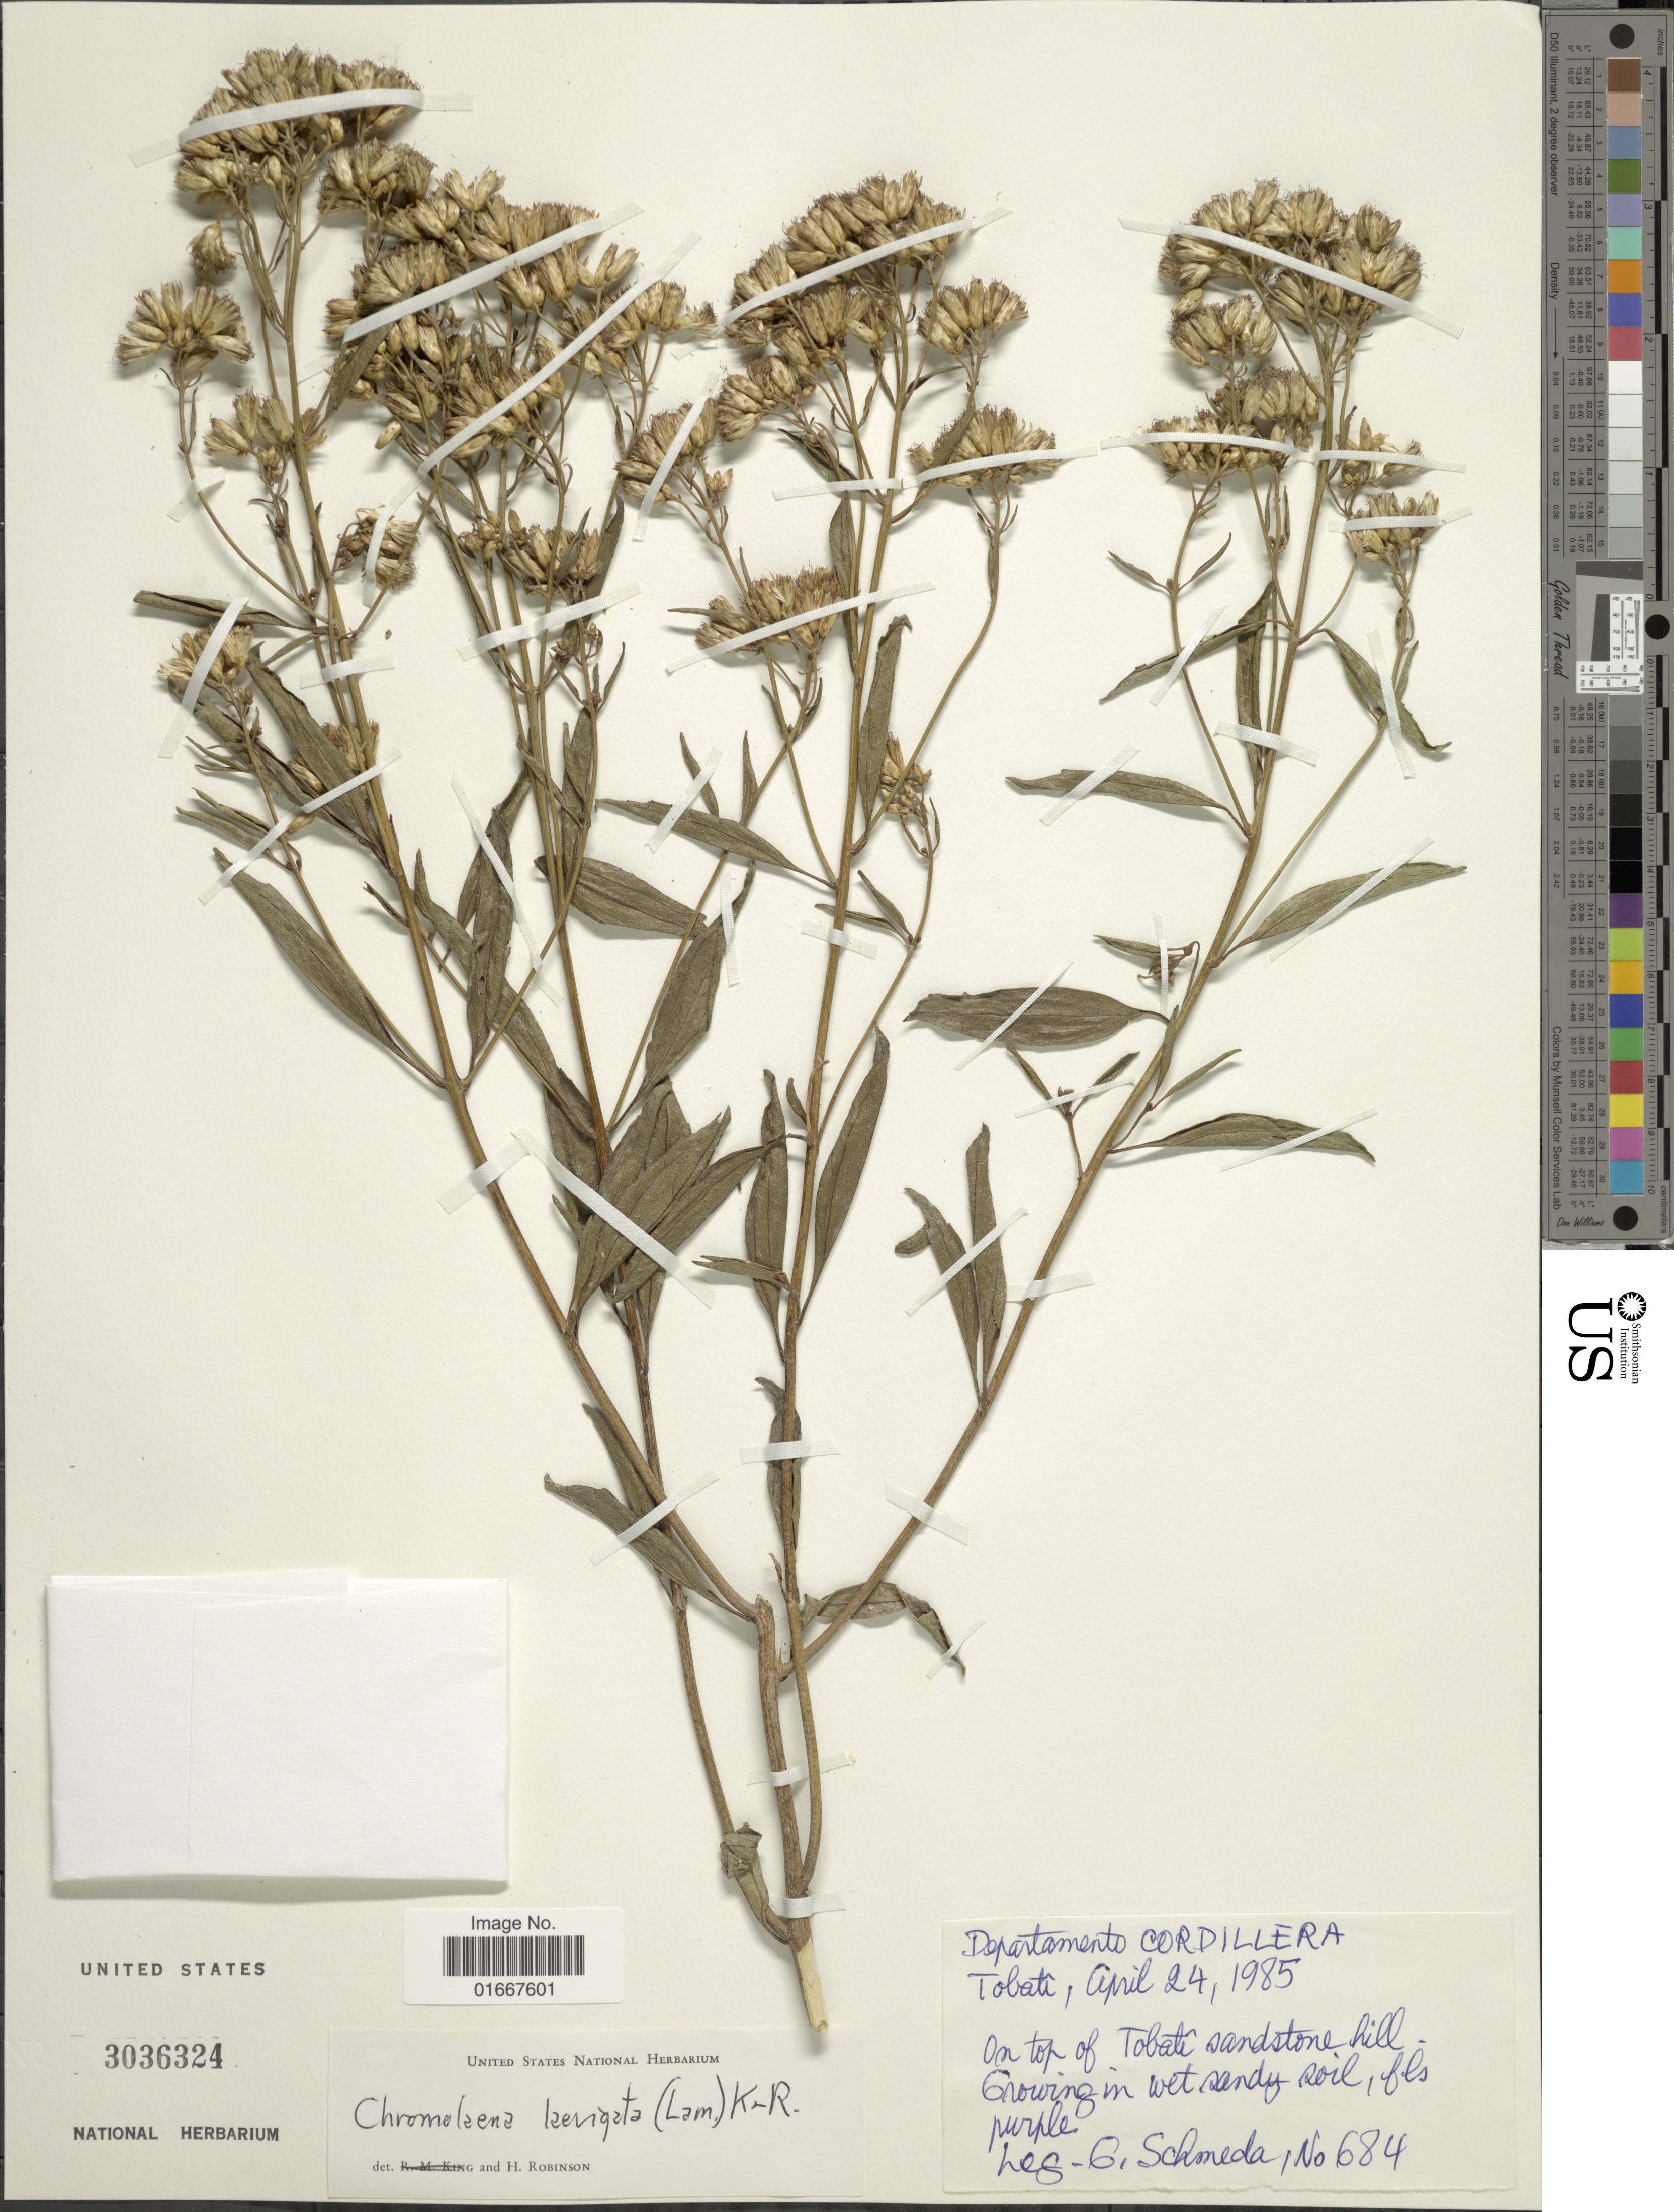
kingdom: Plantae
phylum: Tracheophyta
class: Magnoliopsida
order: Asterales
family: Asteraceae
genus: Chromolaena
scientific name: Chromolaena laevigata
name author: (Lam.) R.M. King & H. Rob.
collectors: G. Schmeda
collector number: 684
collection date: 1985-04-24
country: Paraguay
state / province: Cordillera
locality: On top of Tobatî sandstone hill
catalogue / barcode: US 3036324